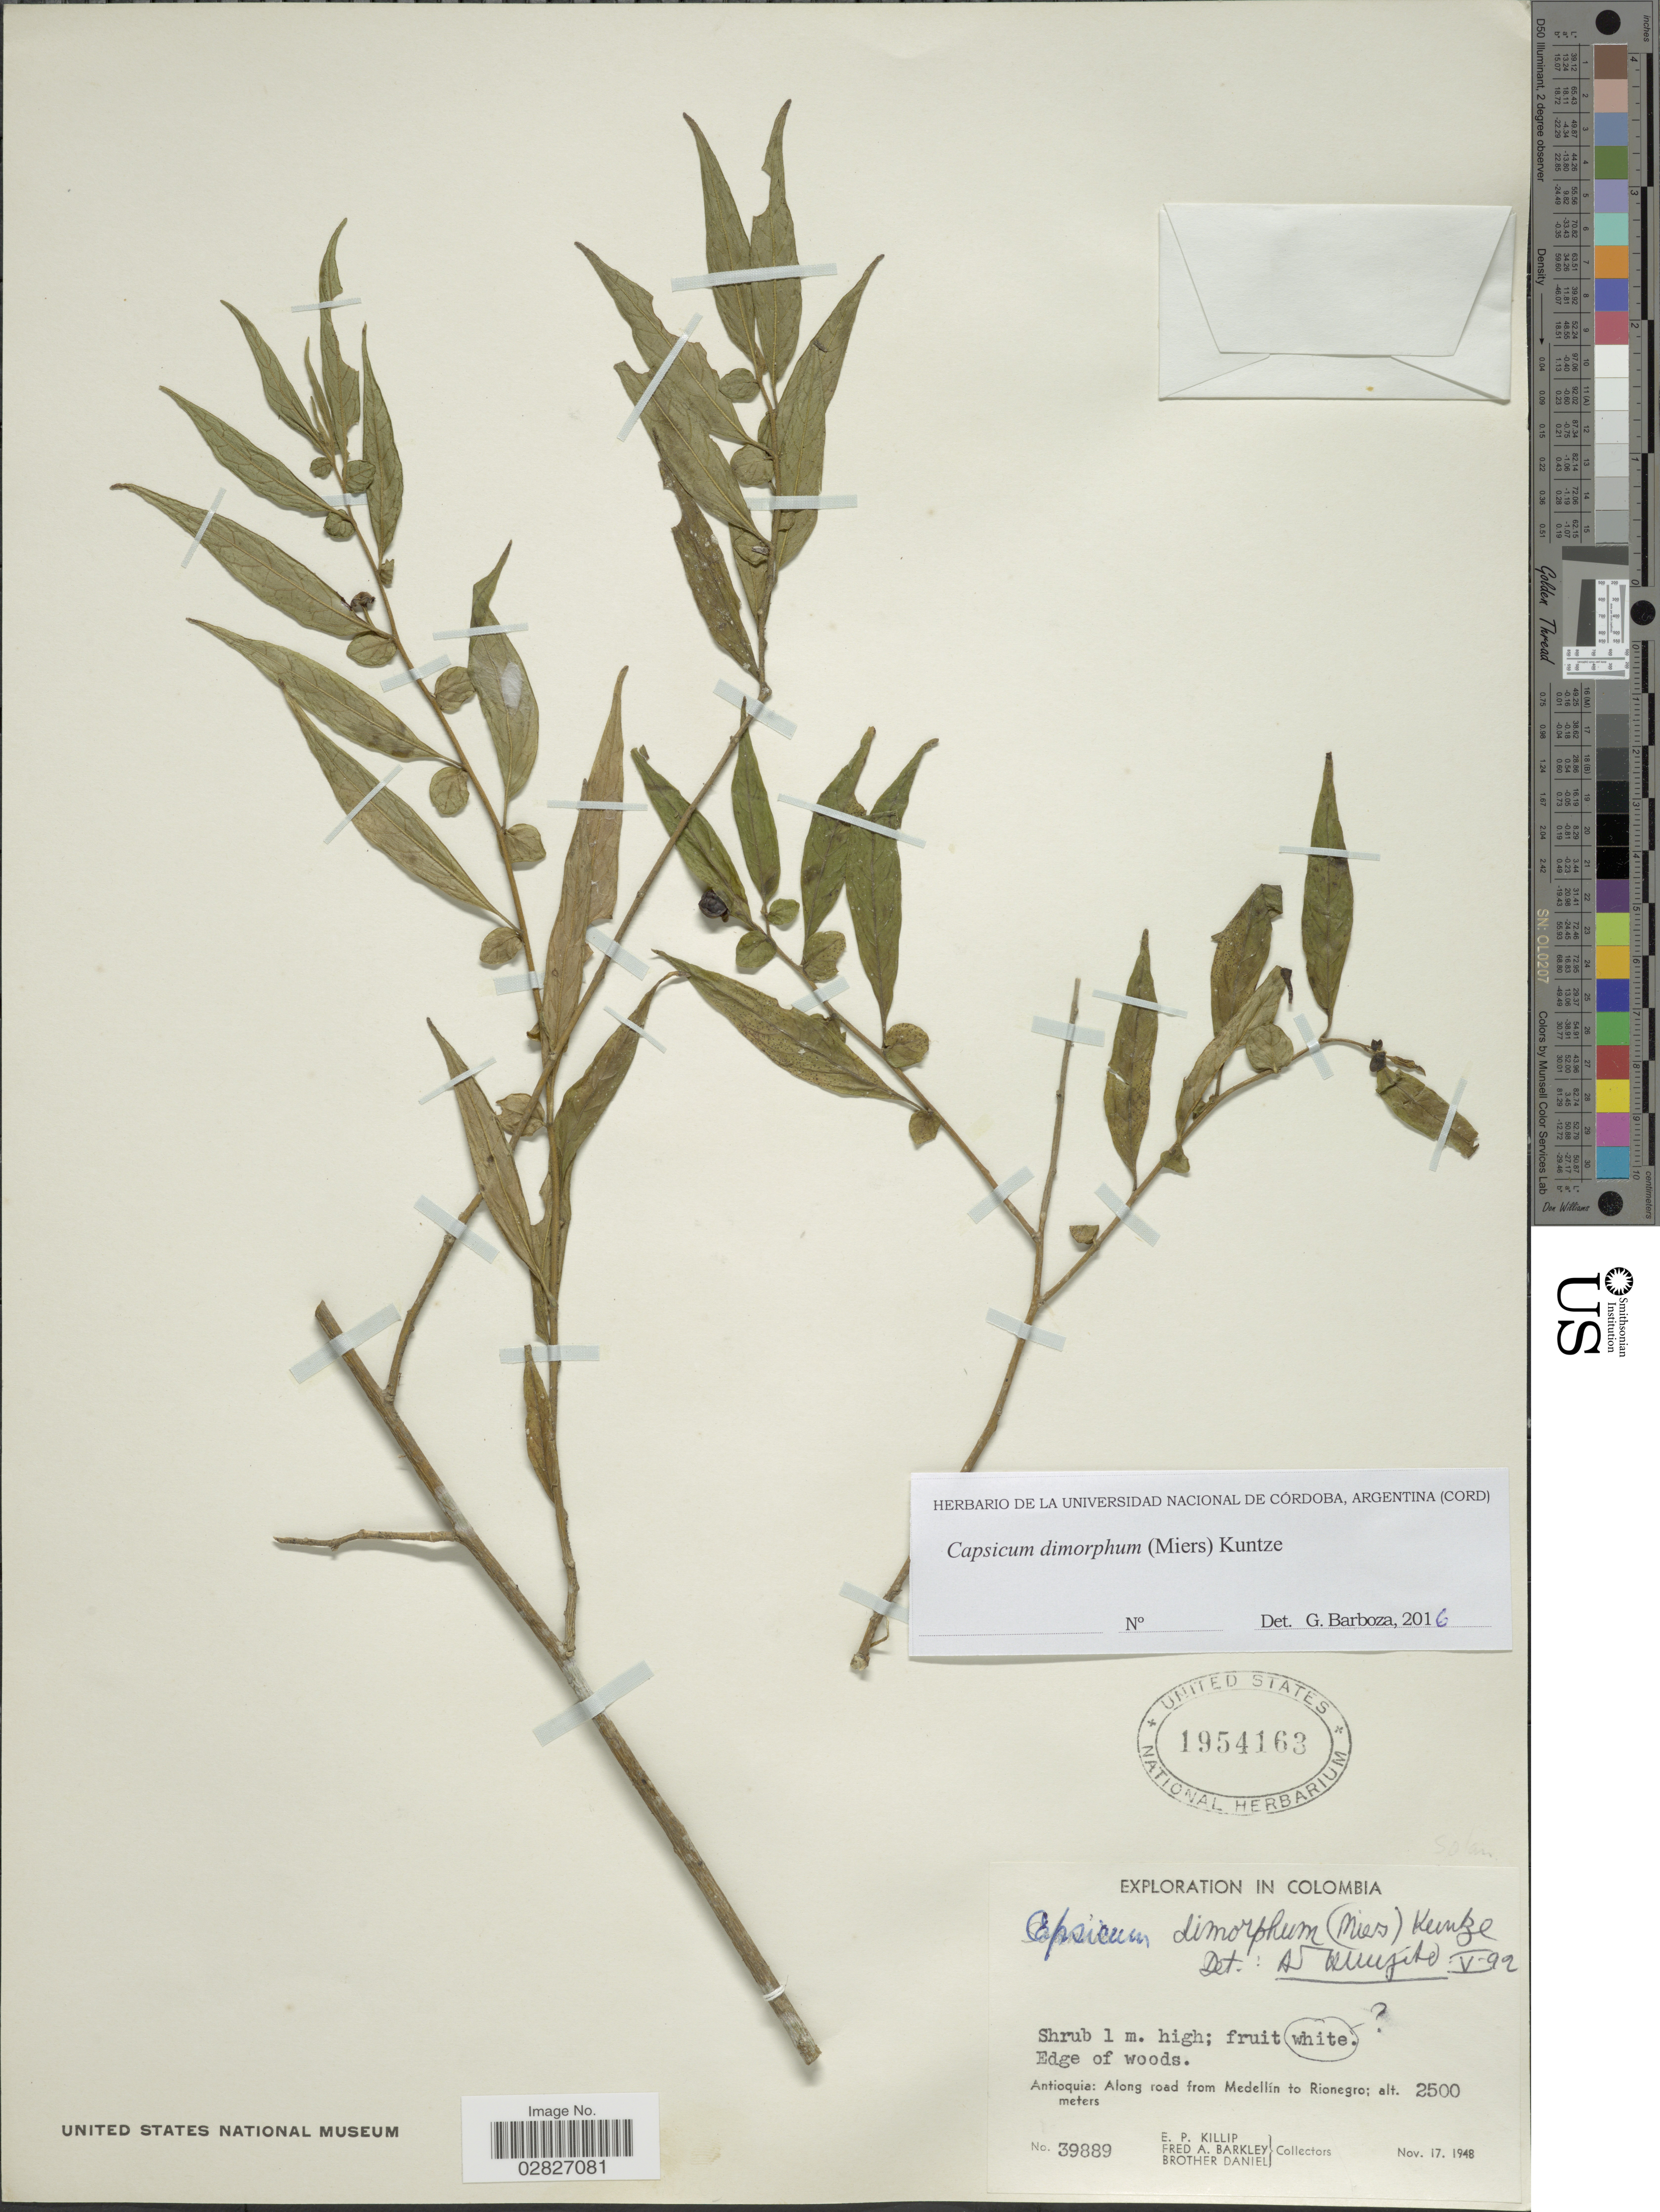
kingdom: Plantae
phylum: Tracheophyta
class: Magnoliopsida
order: Solanales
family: Solanaceae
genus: Capsicum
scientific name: Capsicum dimorphum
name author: (Miers) Kuntze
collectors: E. P. Killip, F. A. Barkley & Bro. Daniel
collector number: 39889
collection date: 1948-11-17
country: Colombia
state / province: Antioquia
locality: Along road from Medellín to Rionegro.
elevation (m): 2500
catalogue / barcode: US 1954163